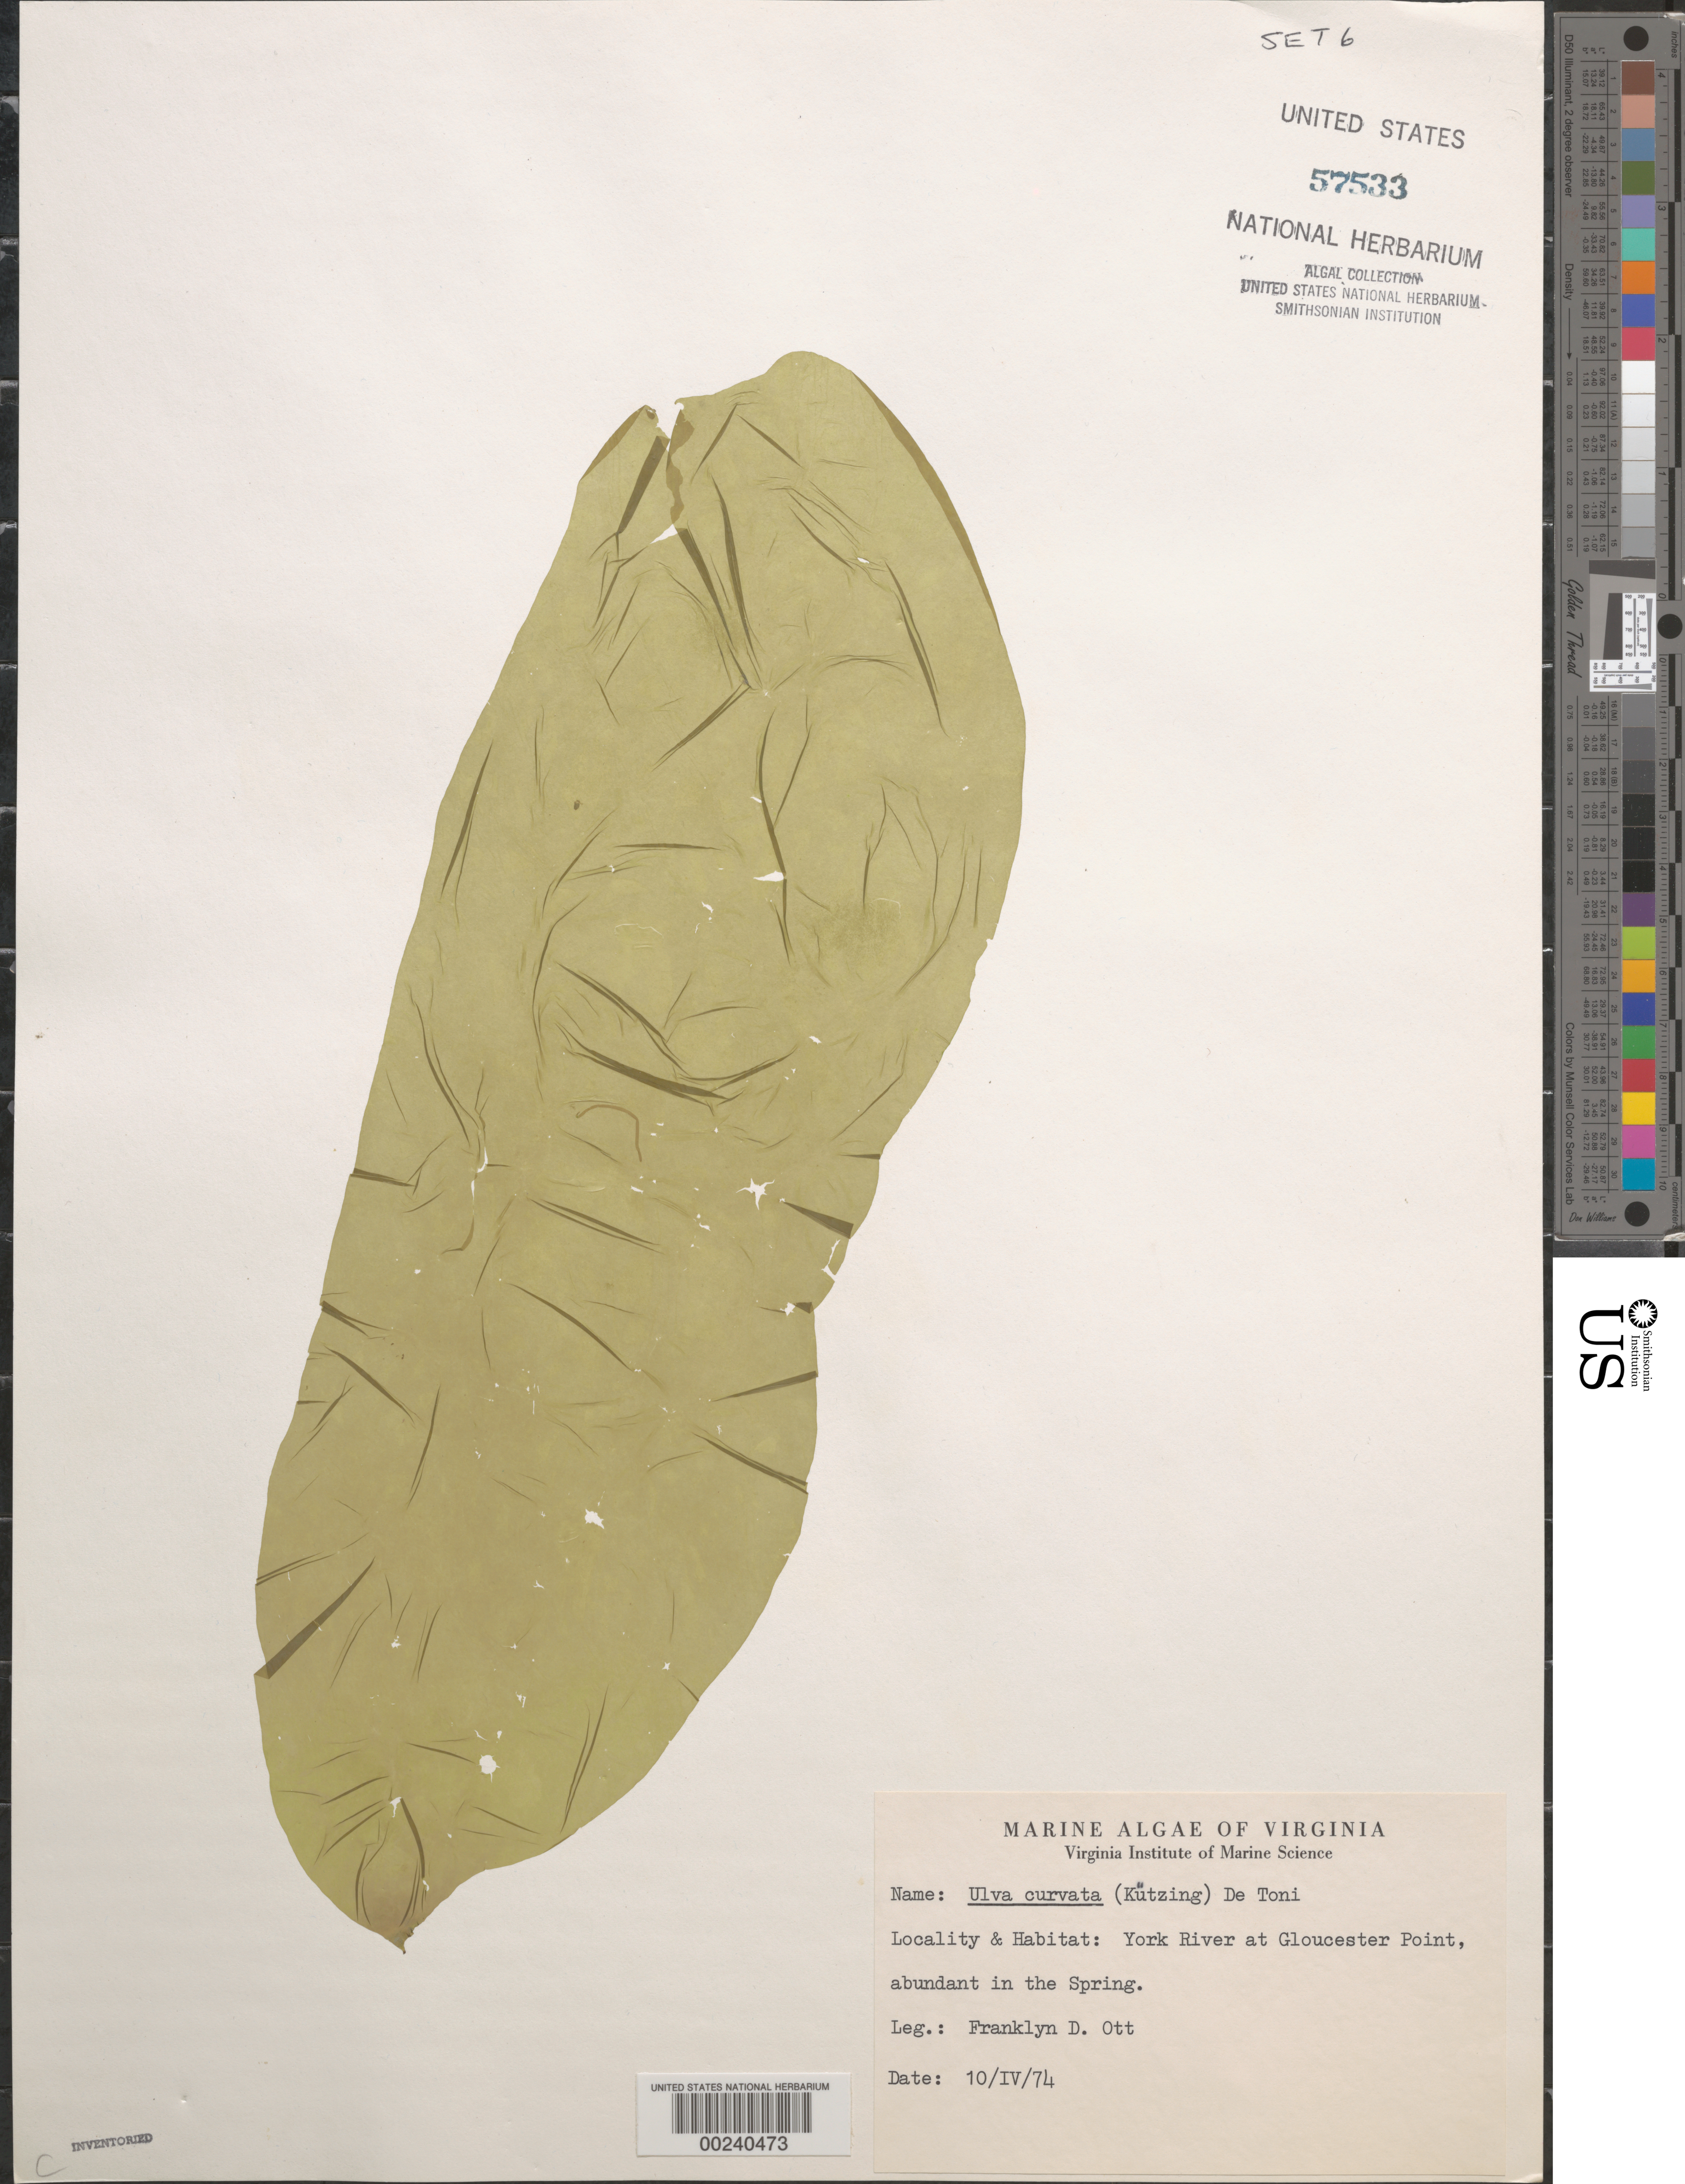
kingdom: Plantae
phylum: Chlorophyta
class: Ulvophyceae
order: Ulvales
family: Ulvaceae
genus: Ulva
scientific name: Ulva curvata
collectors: F. Ott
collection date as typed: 10 Apr 1974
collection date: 1974-04-10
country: United States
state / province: Virginia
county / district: Gloucester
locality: Gloucester Point, York River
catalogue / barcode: US 57533